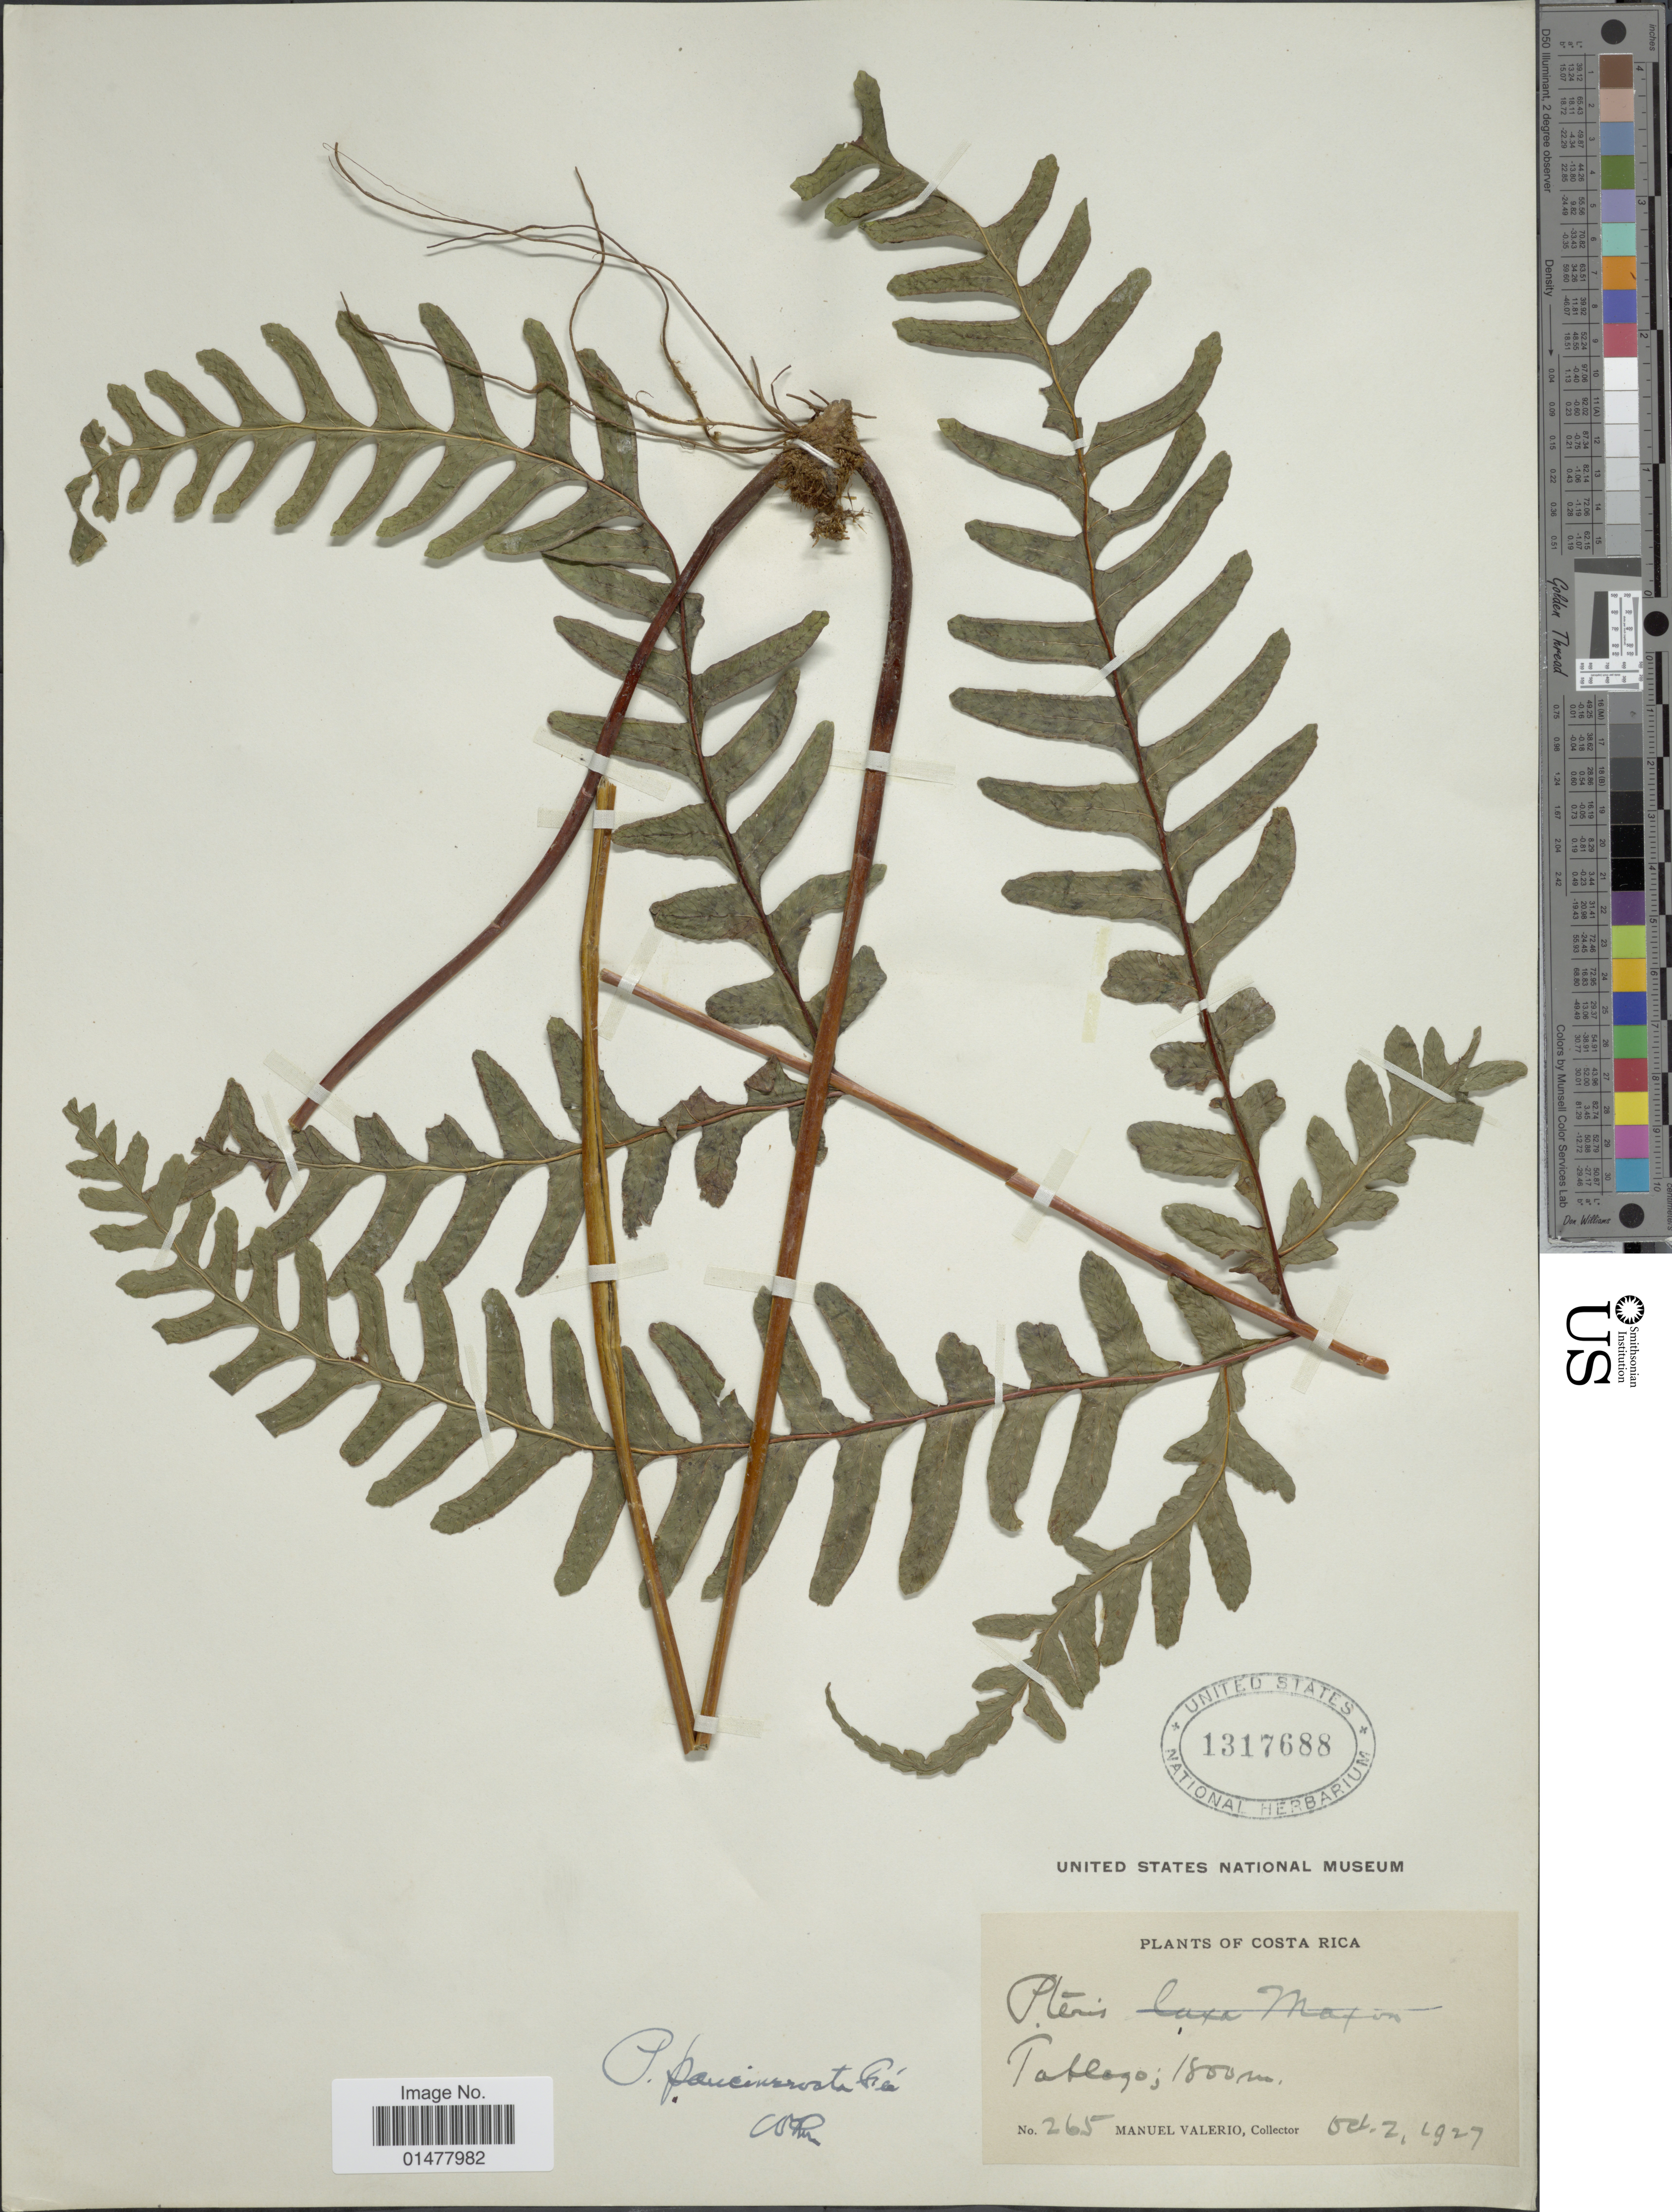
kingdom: Plantae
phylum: Tracheophyta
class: Polypodiopsida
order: Polypodiales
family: Pteridaceae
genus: Pteris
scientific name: Pteris paucinervata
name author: Fée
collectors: M. Valerio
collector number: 265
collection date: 1927-10-02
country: Costa Rica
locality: Tablazo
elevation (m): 1800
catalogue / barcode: US 1317688